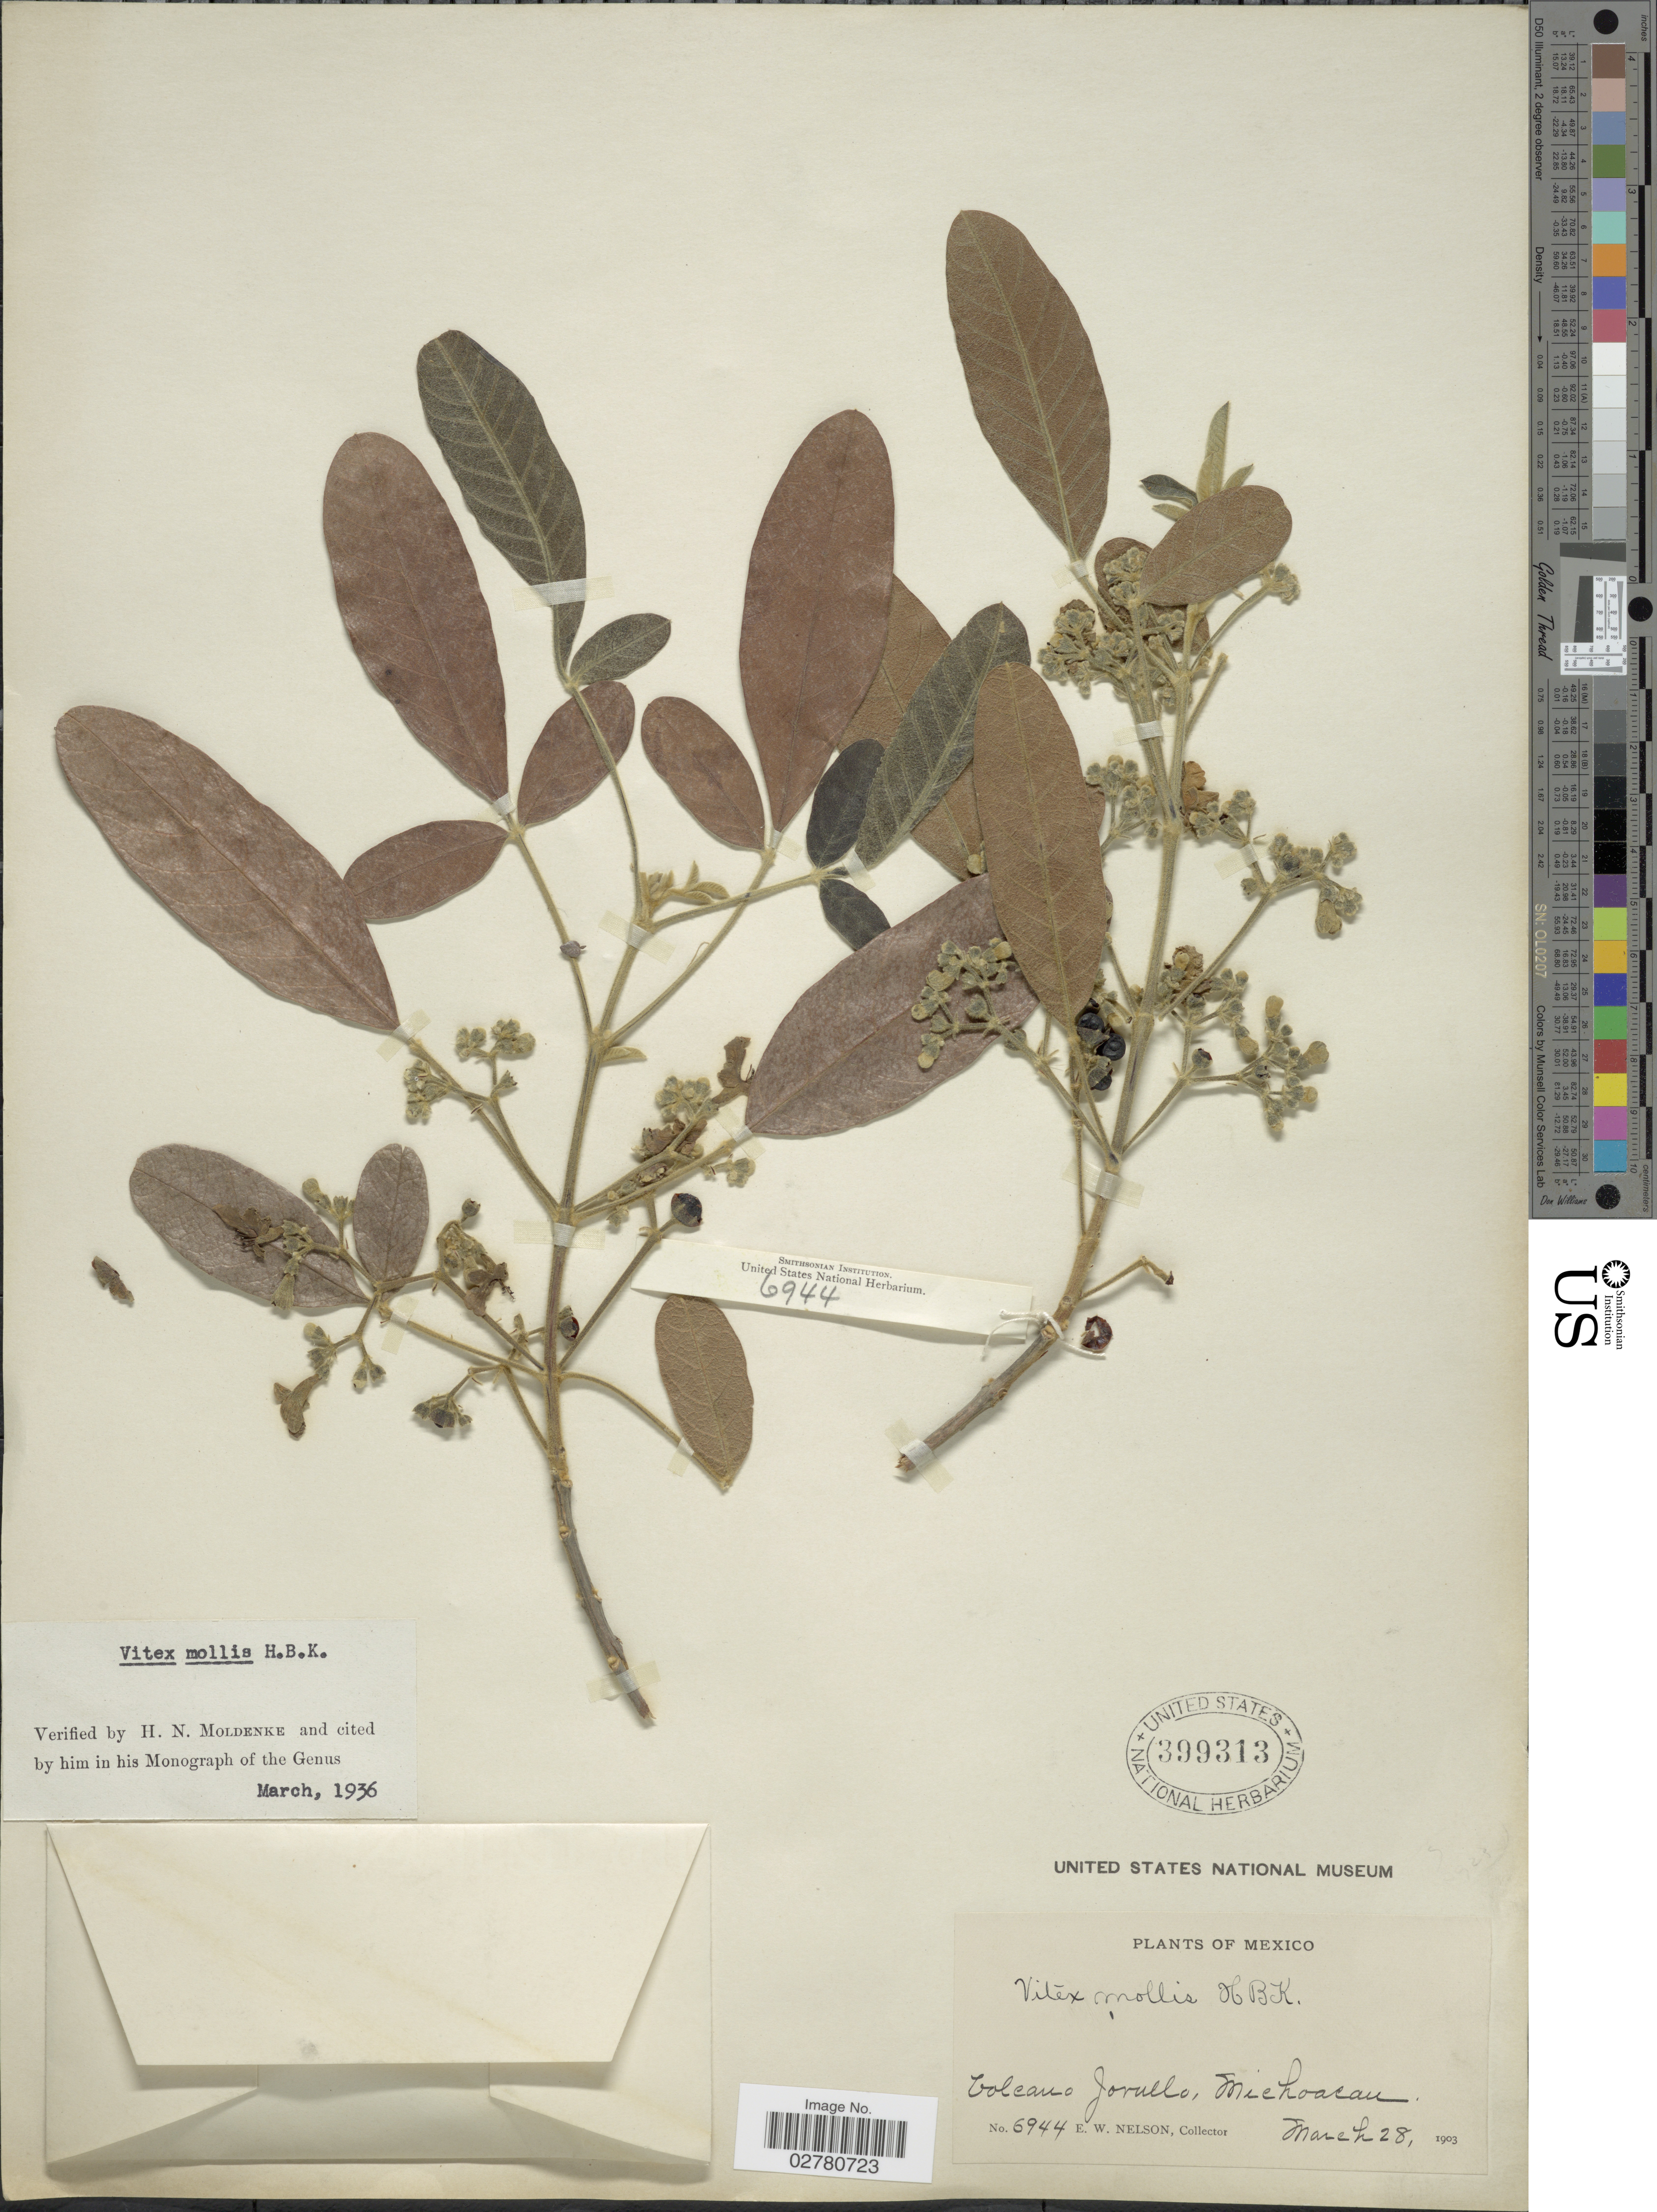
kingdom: Plantae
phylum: Tracheophyta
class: Magnoliopsida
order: Lamiales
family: Lamiaceae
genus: Vitex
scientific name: Vitex mollis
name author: Kunth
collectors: E. W. Nelson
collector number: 6944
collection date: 1903-03-28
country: Mexico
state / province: Michoacán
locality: Volcano Jorullo.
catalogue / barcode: US 399313